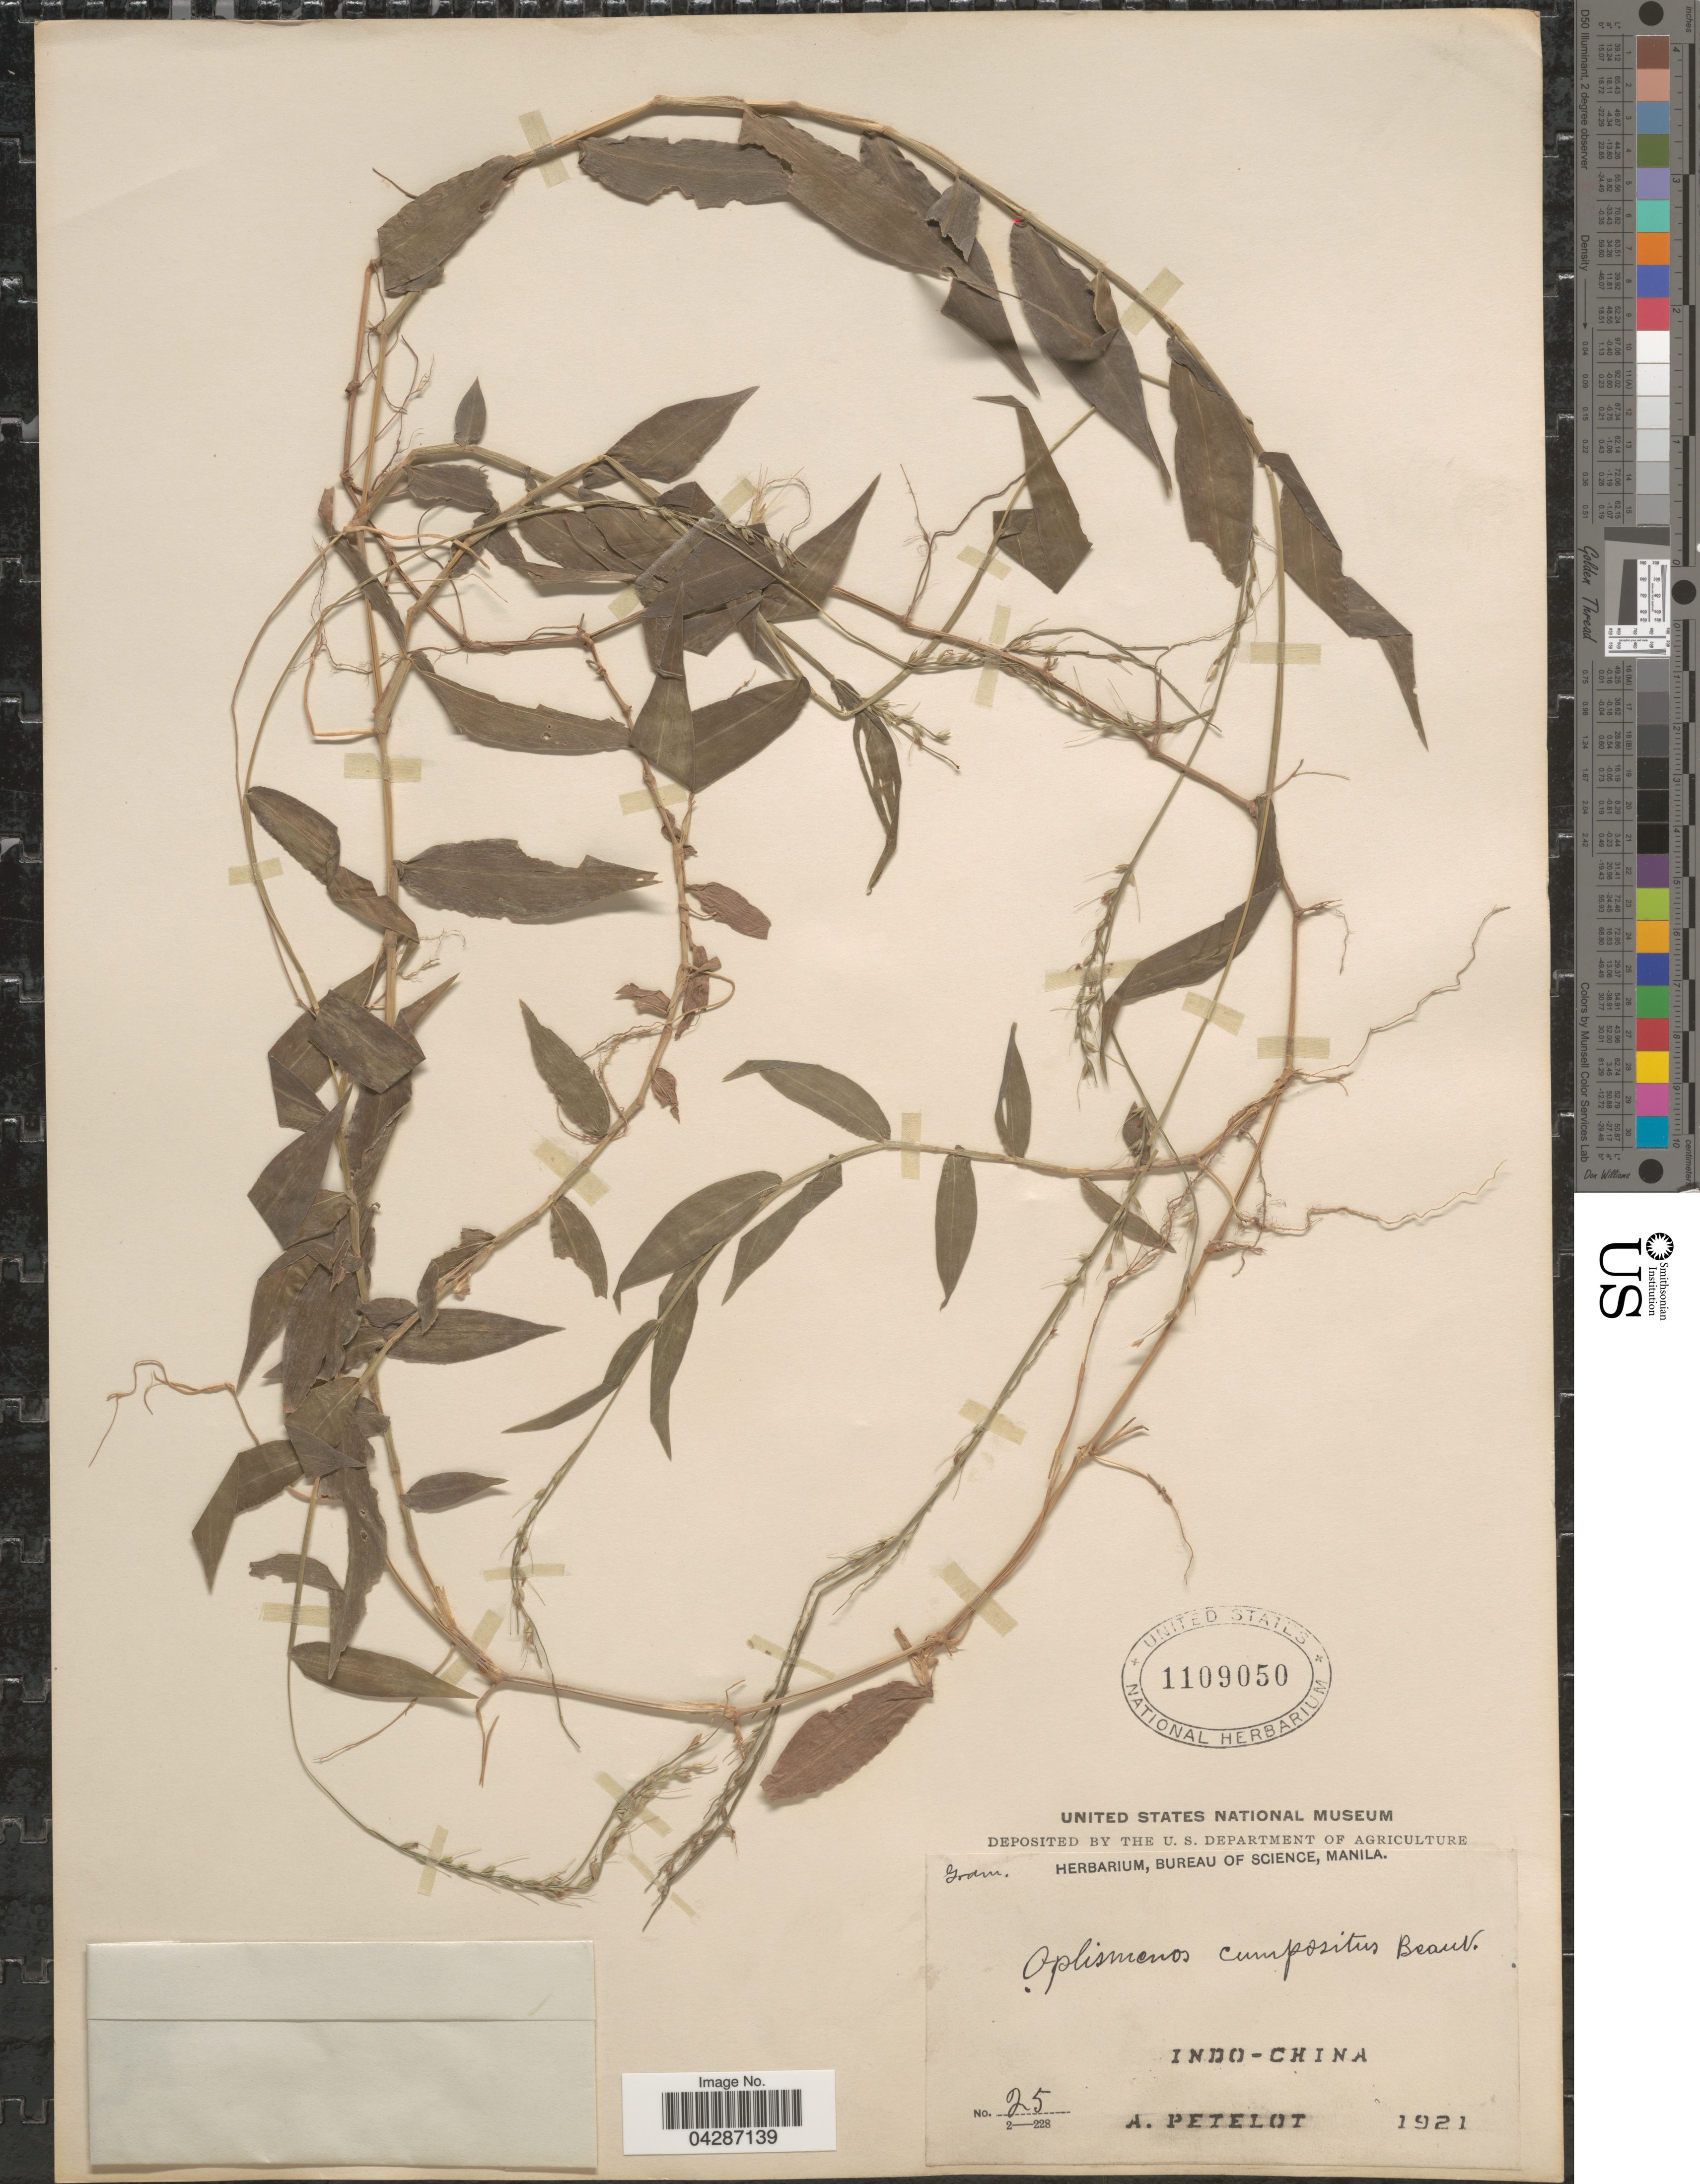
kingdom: Plantae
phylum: Tracheophyta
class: Liliopsida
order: Poales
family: Poaceae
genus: Oplismenus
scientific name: Oplismenus compositus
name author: (L.) P. Beauv.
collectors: A. Petelot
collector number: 25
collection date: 1921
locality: Indo-China.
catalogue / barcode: US 1109050